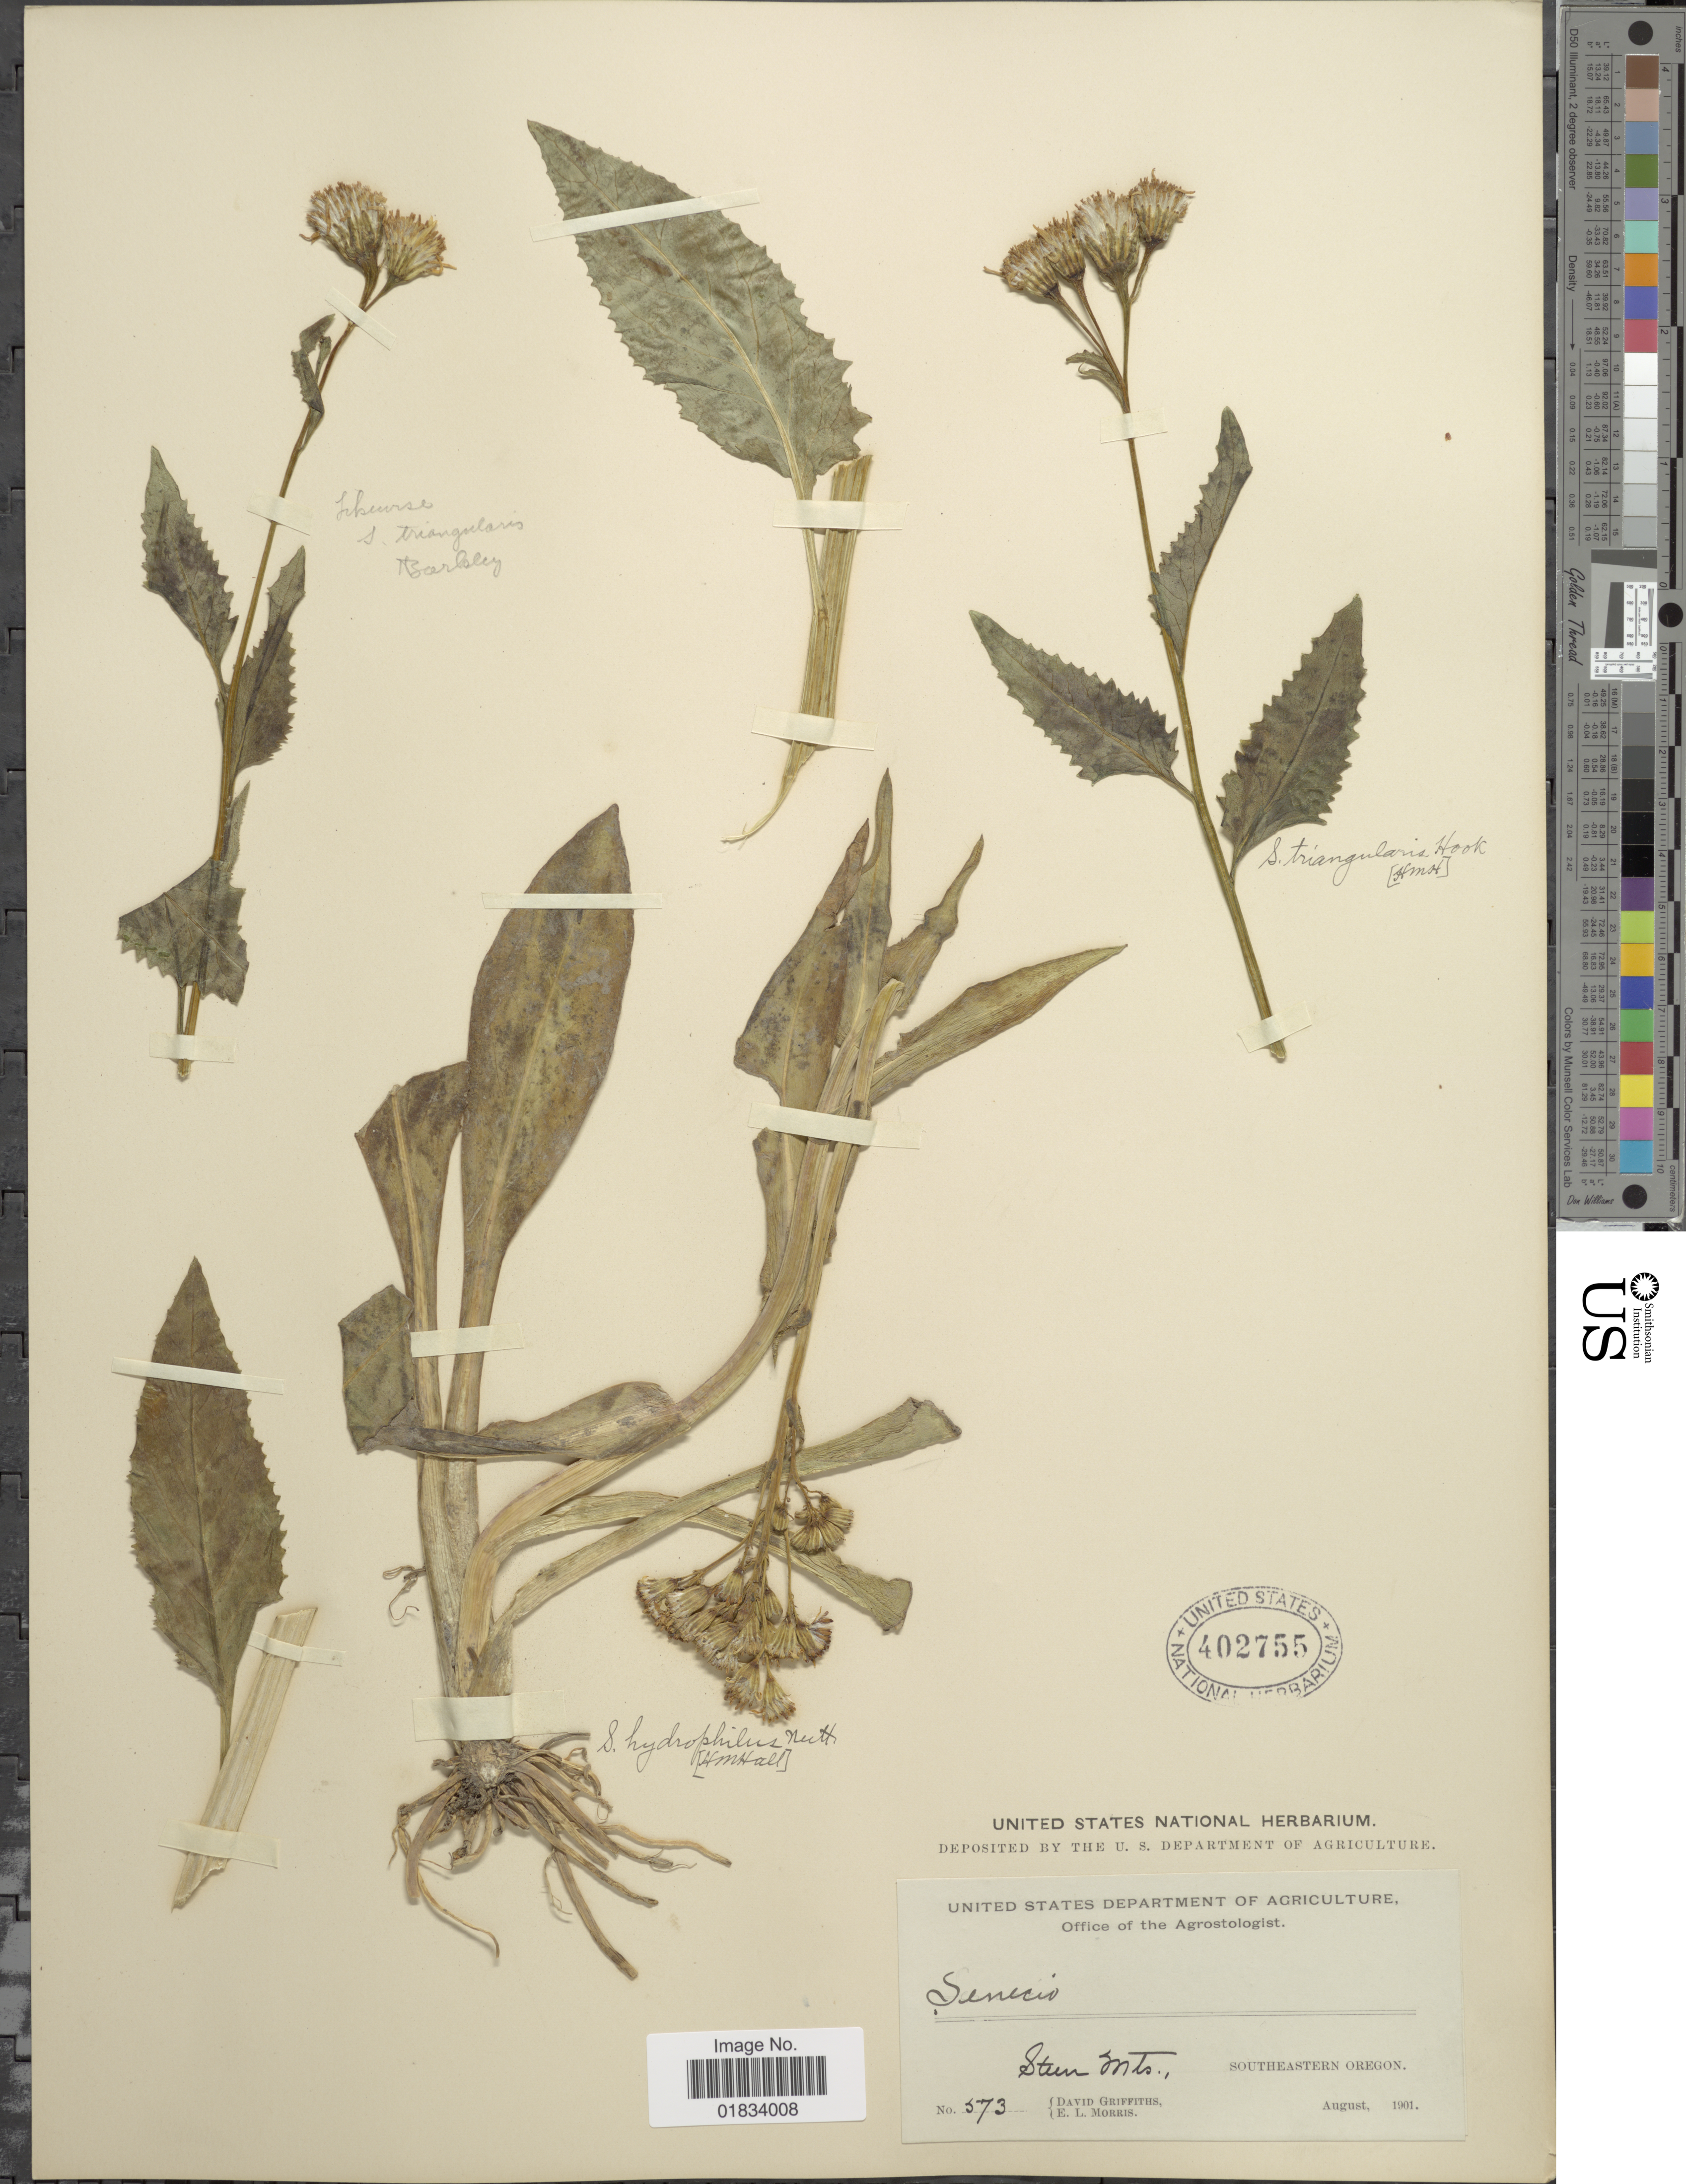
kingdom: Plantae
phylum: Tracheophyta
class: Magnoliopsida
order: Asterales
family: Asteraceae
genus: Senecio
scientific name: Senecio hydrophilus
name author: Nutt.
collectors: D. Griffiths & E. Morris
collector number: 573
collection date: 1901-08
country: United States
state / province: Oregon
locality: Steen Mts., Southeastern Oregon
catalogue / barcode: US 402755